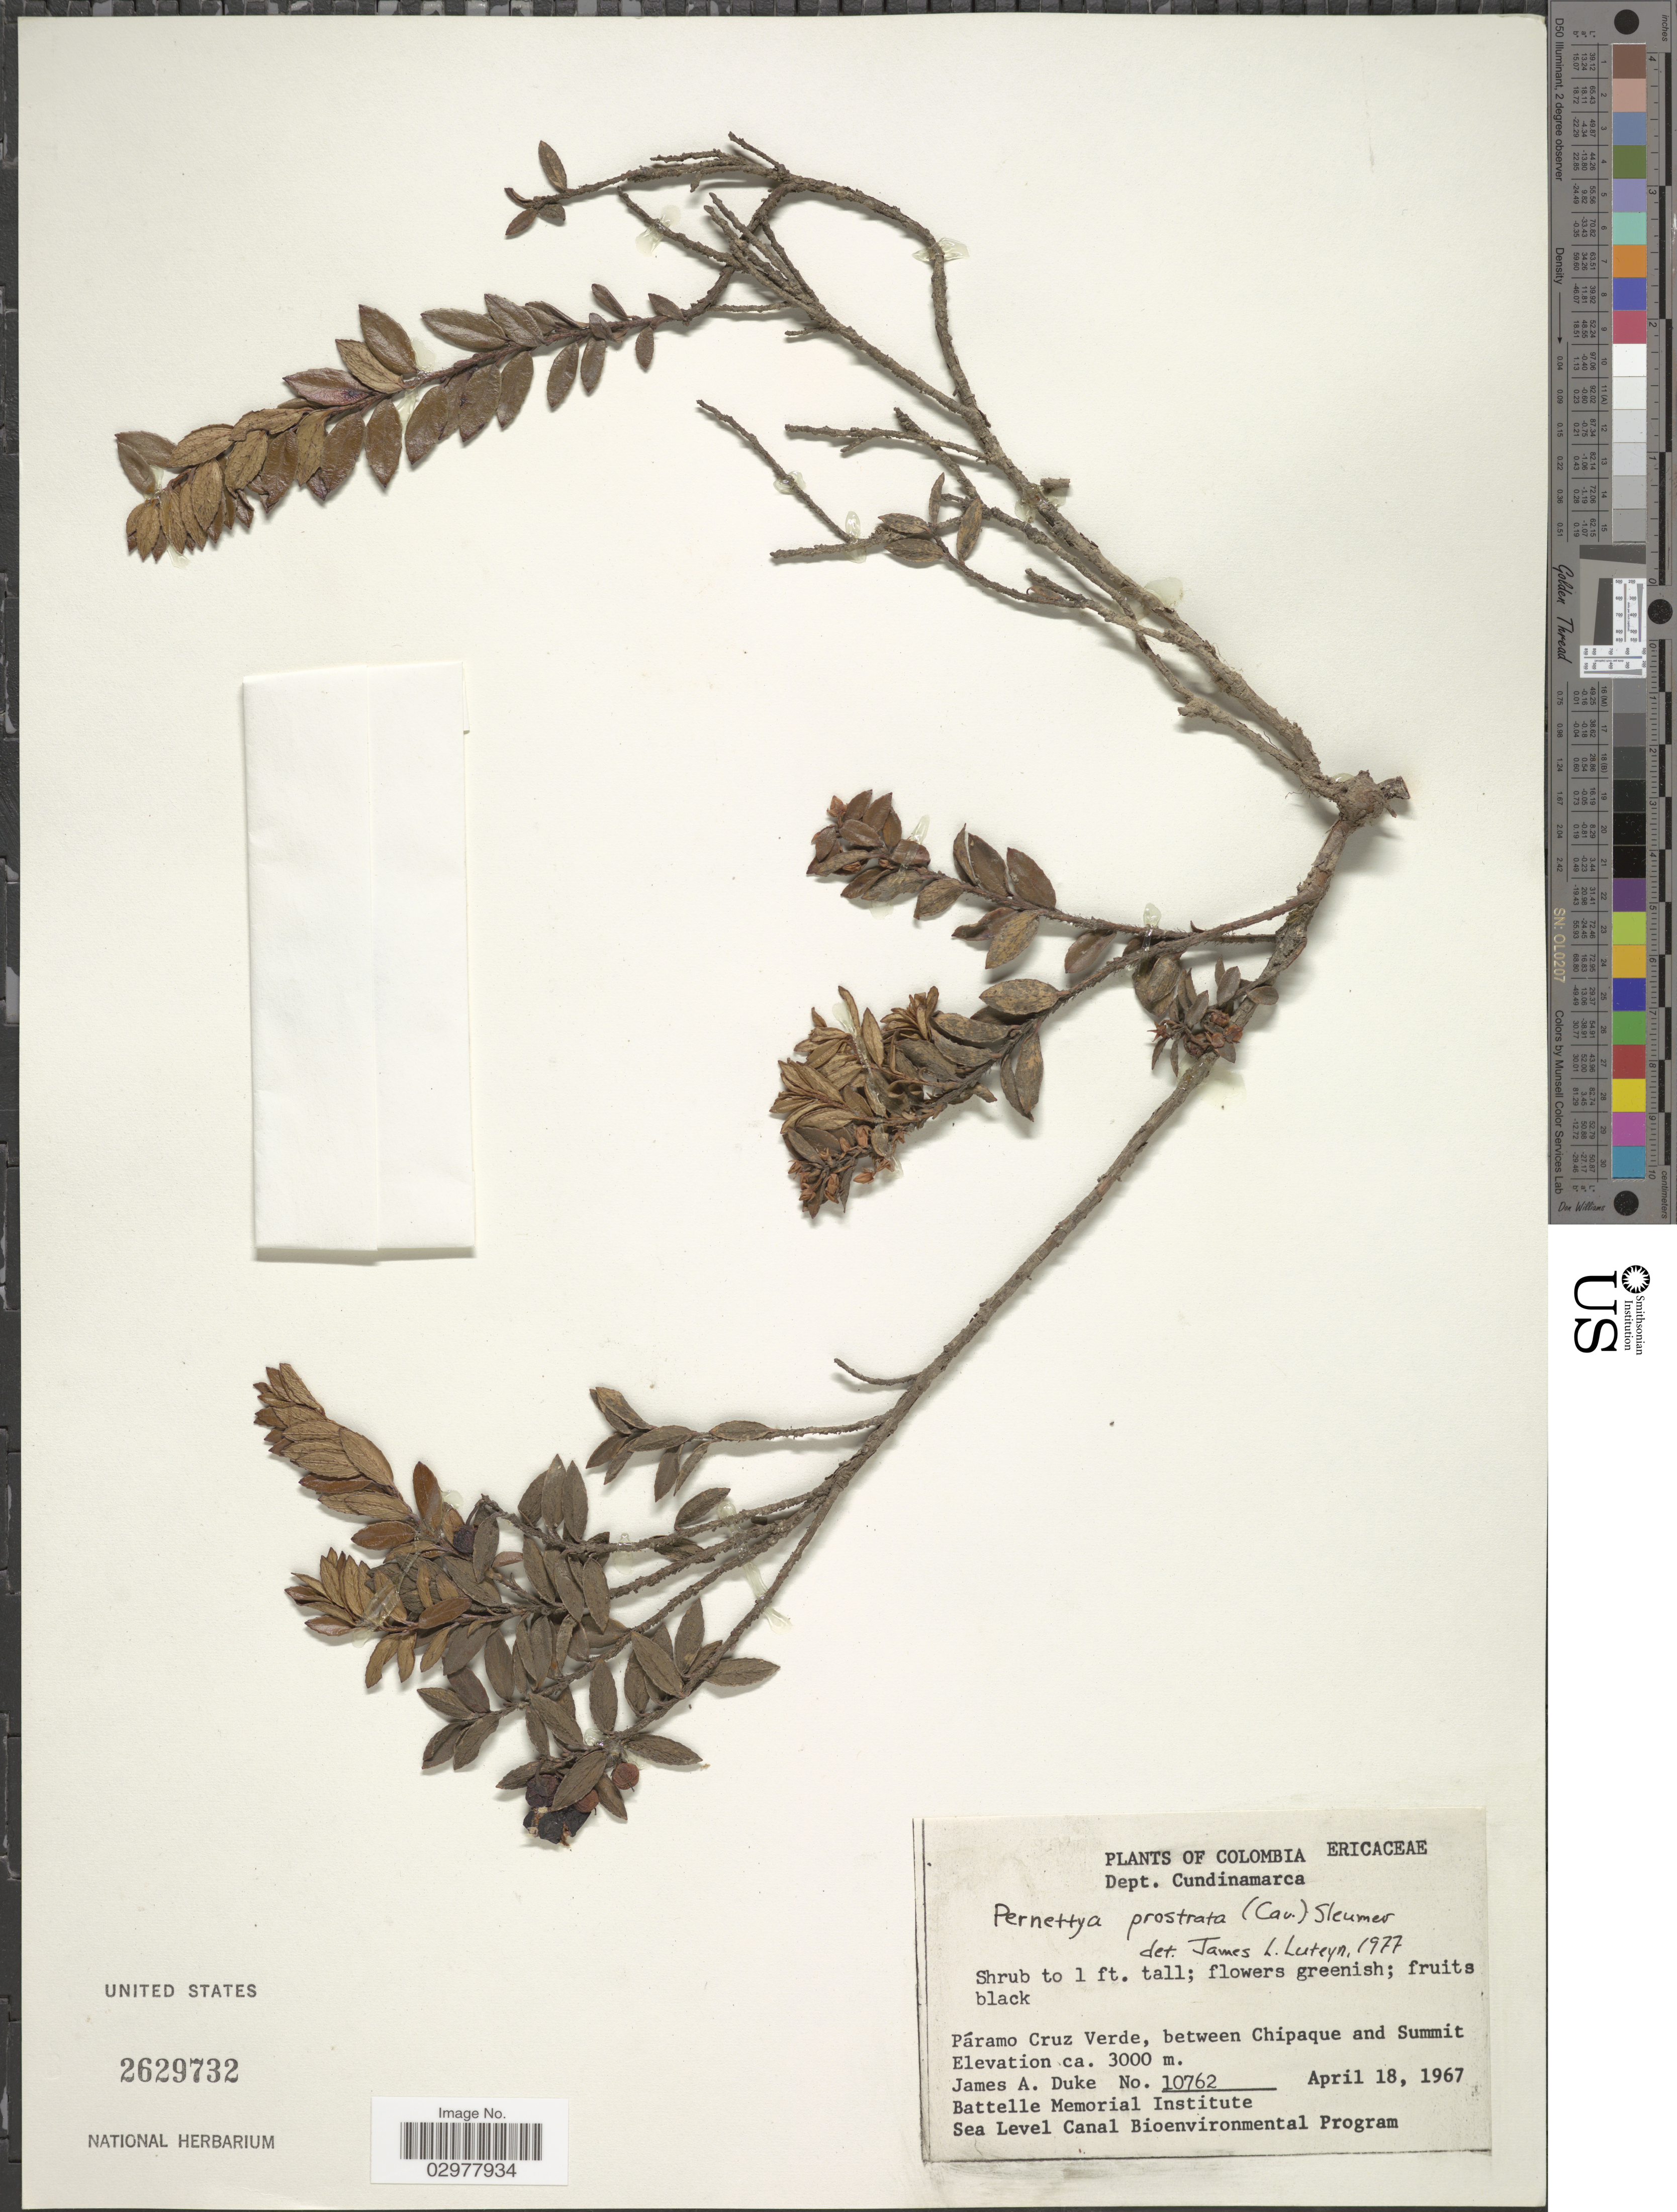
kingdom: Plantae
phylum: Tracheophyta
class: Magnoliopsida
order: Ericales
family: Ericaceae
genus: Pernettya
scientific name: Pernettya prostrata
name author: (Cav.) DC.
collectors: J. A. Duke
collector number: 10762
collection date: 1967-04-18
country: Colombia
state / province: Cundinamarca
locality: Dept. Cundinamarca. Páramo Cruz Verde, between Chipaque and Summit.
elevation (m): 3000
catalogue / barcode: US 2629732